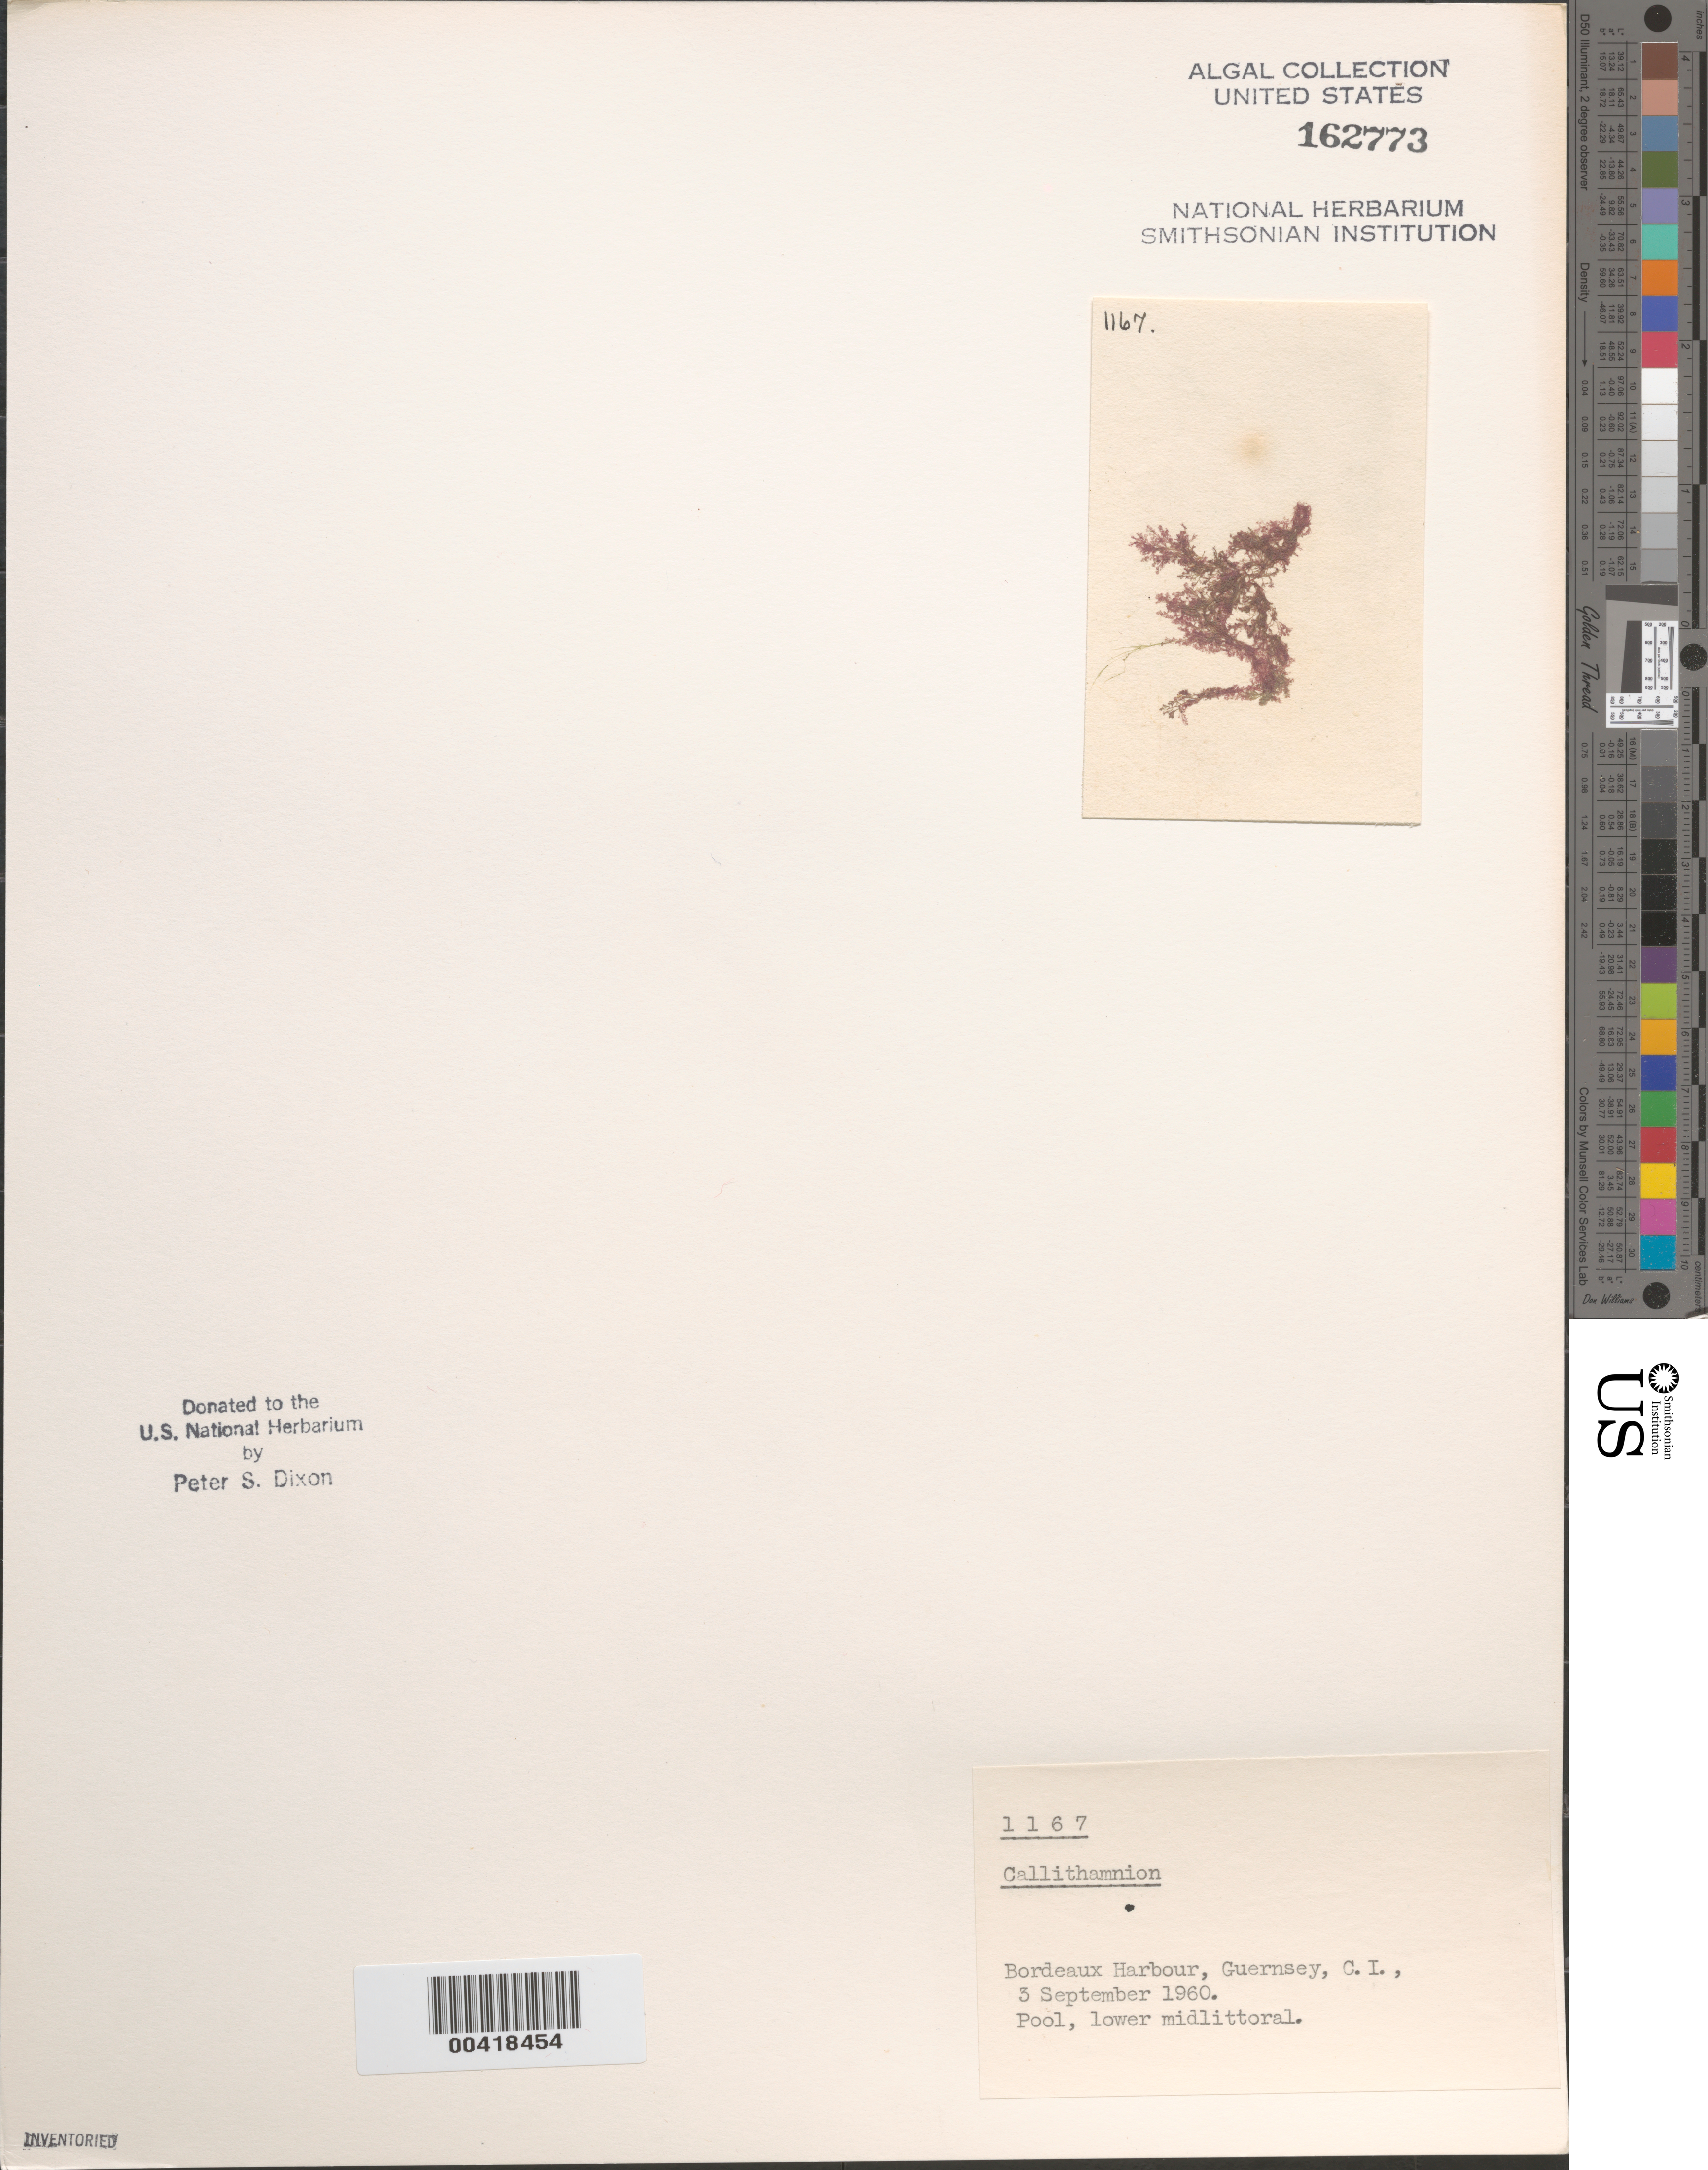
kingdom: Plantae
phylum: Rhodophyta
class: Florideophyceae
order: Ceramiales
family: Callithamniaceae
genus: Callithamnion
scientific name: Callithamnion sp.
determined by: Dixon, P. S.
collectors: P. S. Dixon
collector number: PSD 1167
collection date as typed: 03 Sep 1960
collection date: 1960-09-03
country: United Kingdom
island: Guernsey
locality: Bordeaux Harbor. Bailiwick of Guernsey.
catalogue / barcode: US 162773